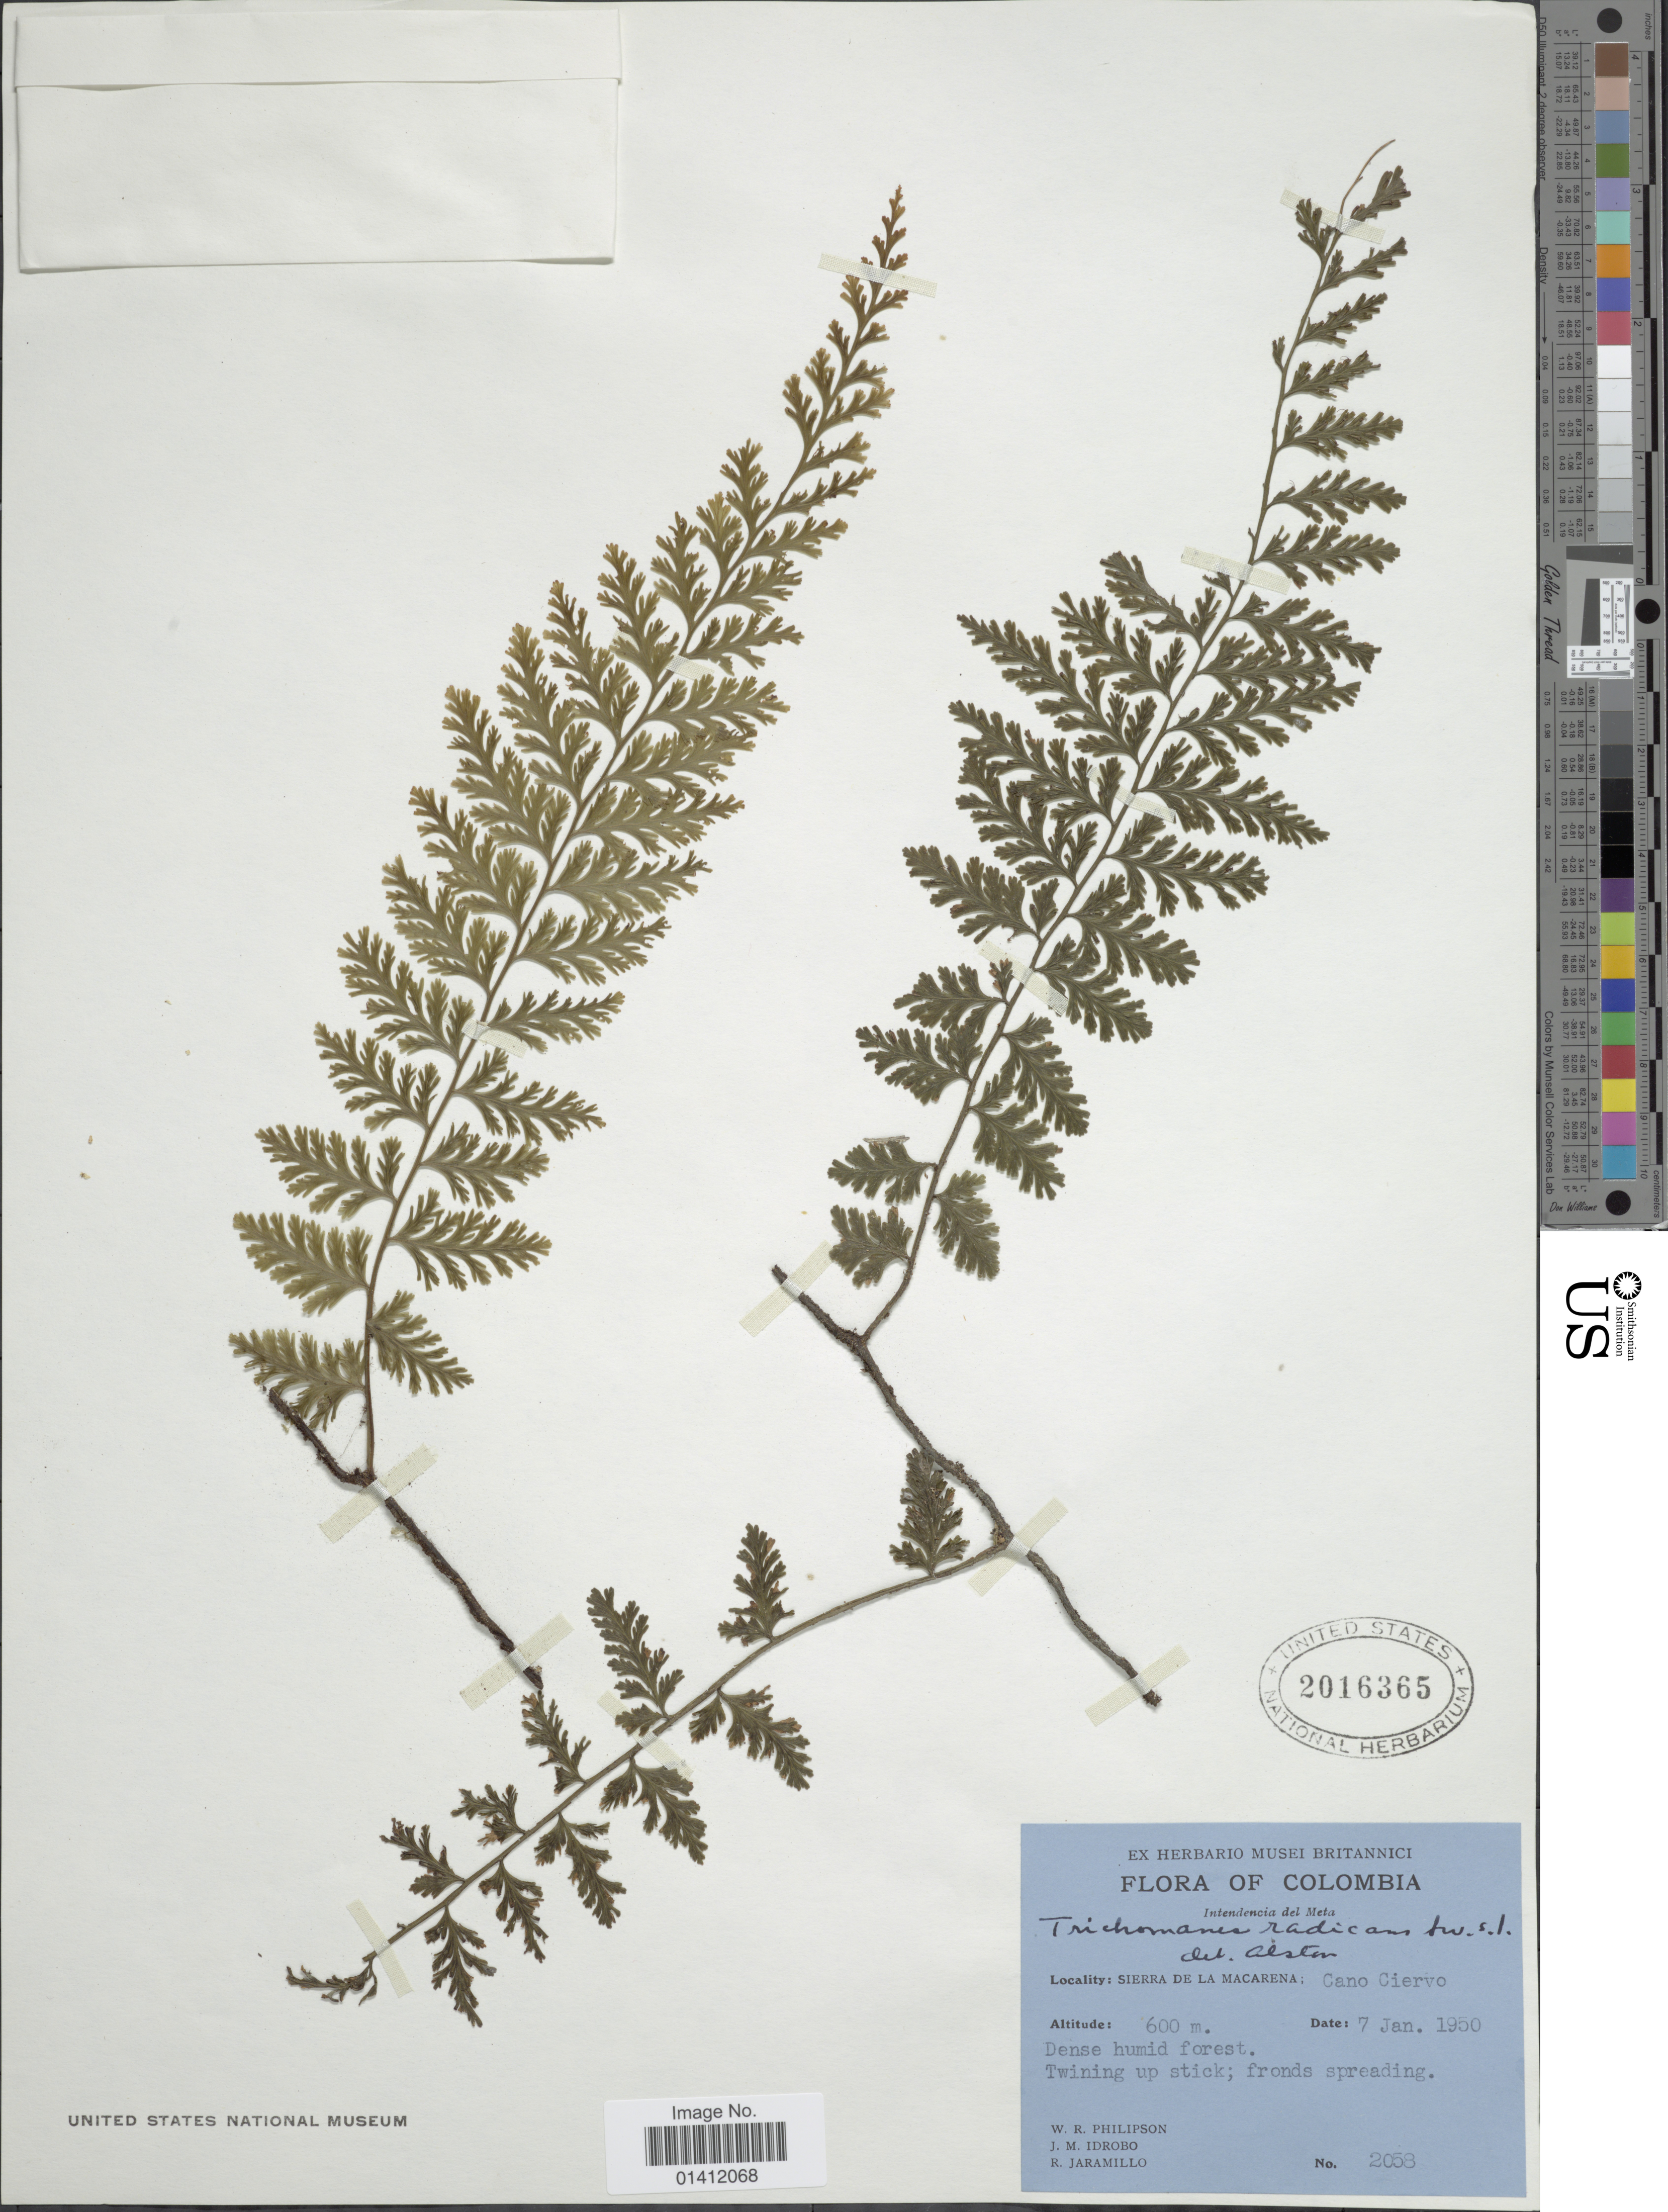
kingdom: Plantae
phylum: Tracheophyta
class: Polypodiopsida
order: Hymenophyllales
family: Hymenophyllaceae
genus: Vandenboschia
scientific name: Vandenboschia collariata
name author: (Bosch) Ebihara & K. Iwats.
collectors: W. R. Philipson, J. M. Idrobo & R. Jaramillo M.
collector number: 2058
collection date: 1950-01-07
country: Colombia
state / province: Meta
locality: Intendencia del Meta. Sierra de la Macarena: Cano Ciervo.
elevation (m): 600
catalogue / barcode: US 2016365